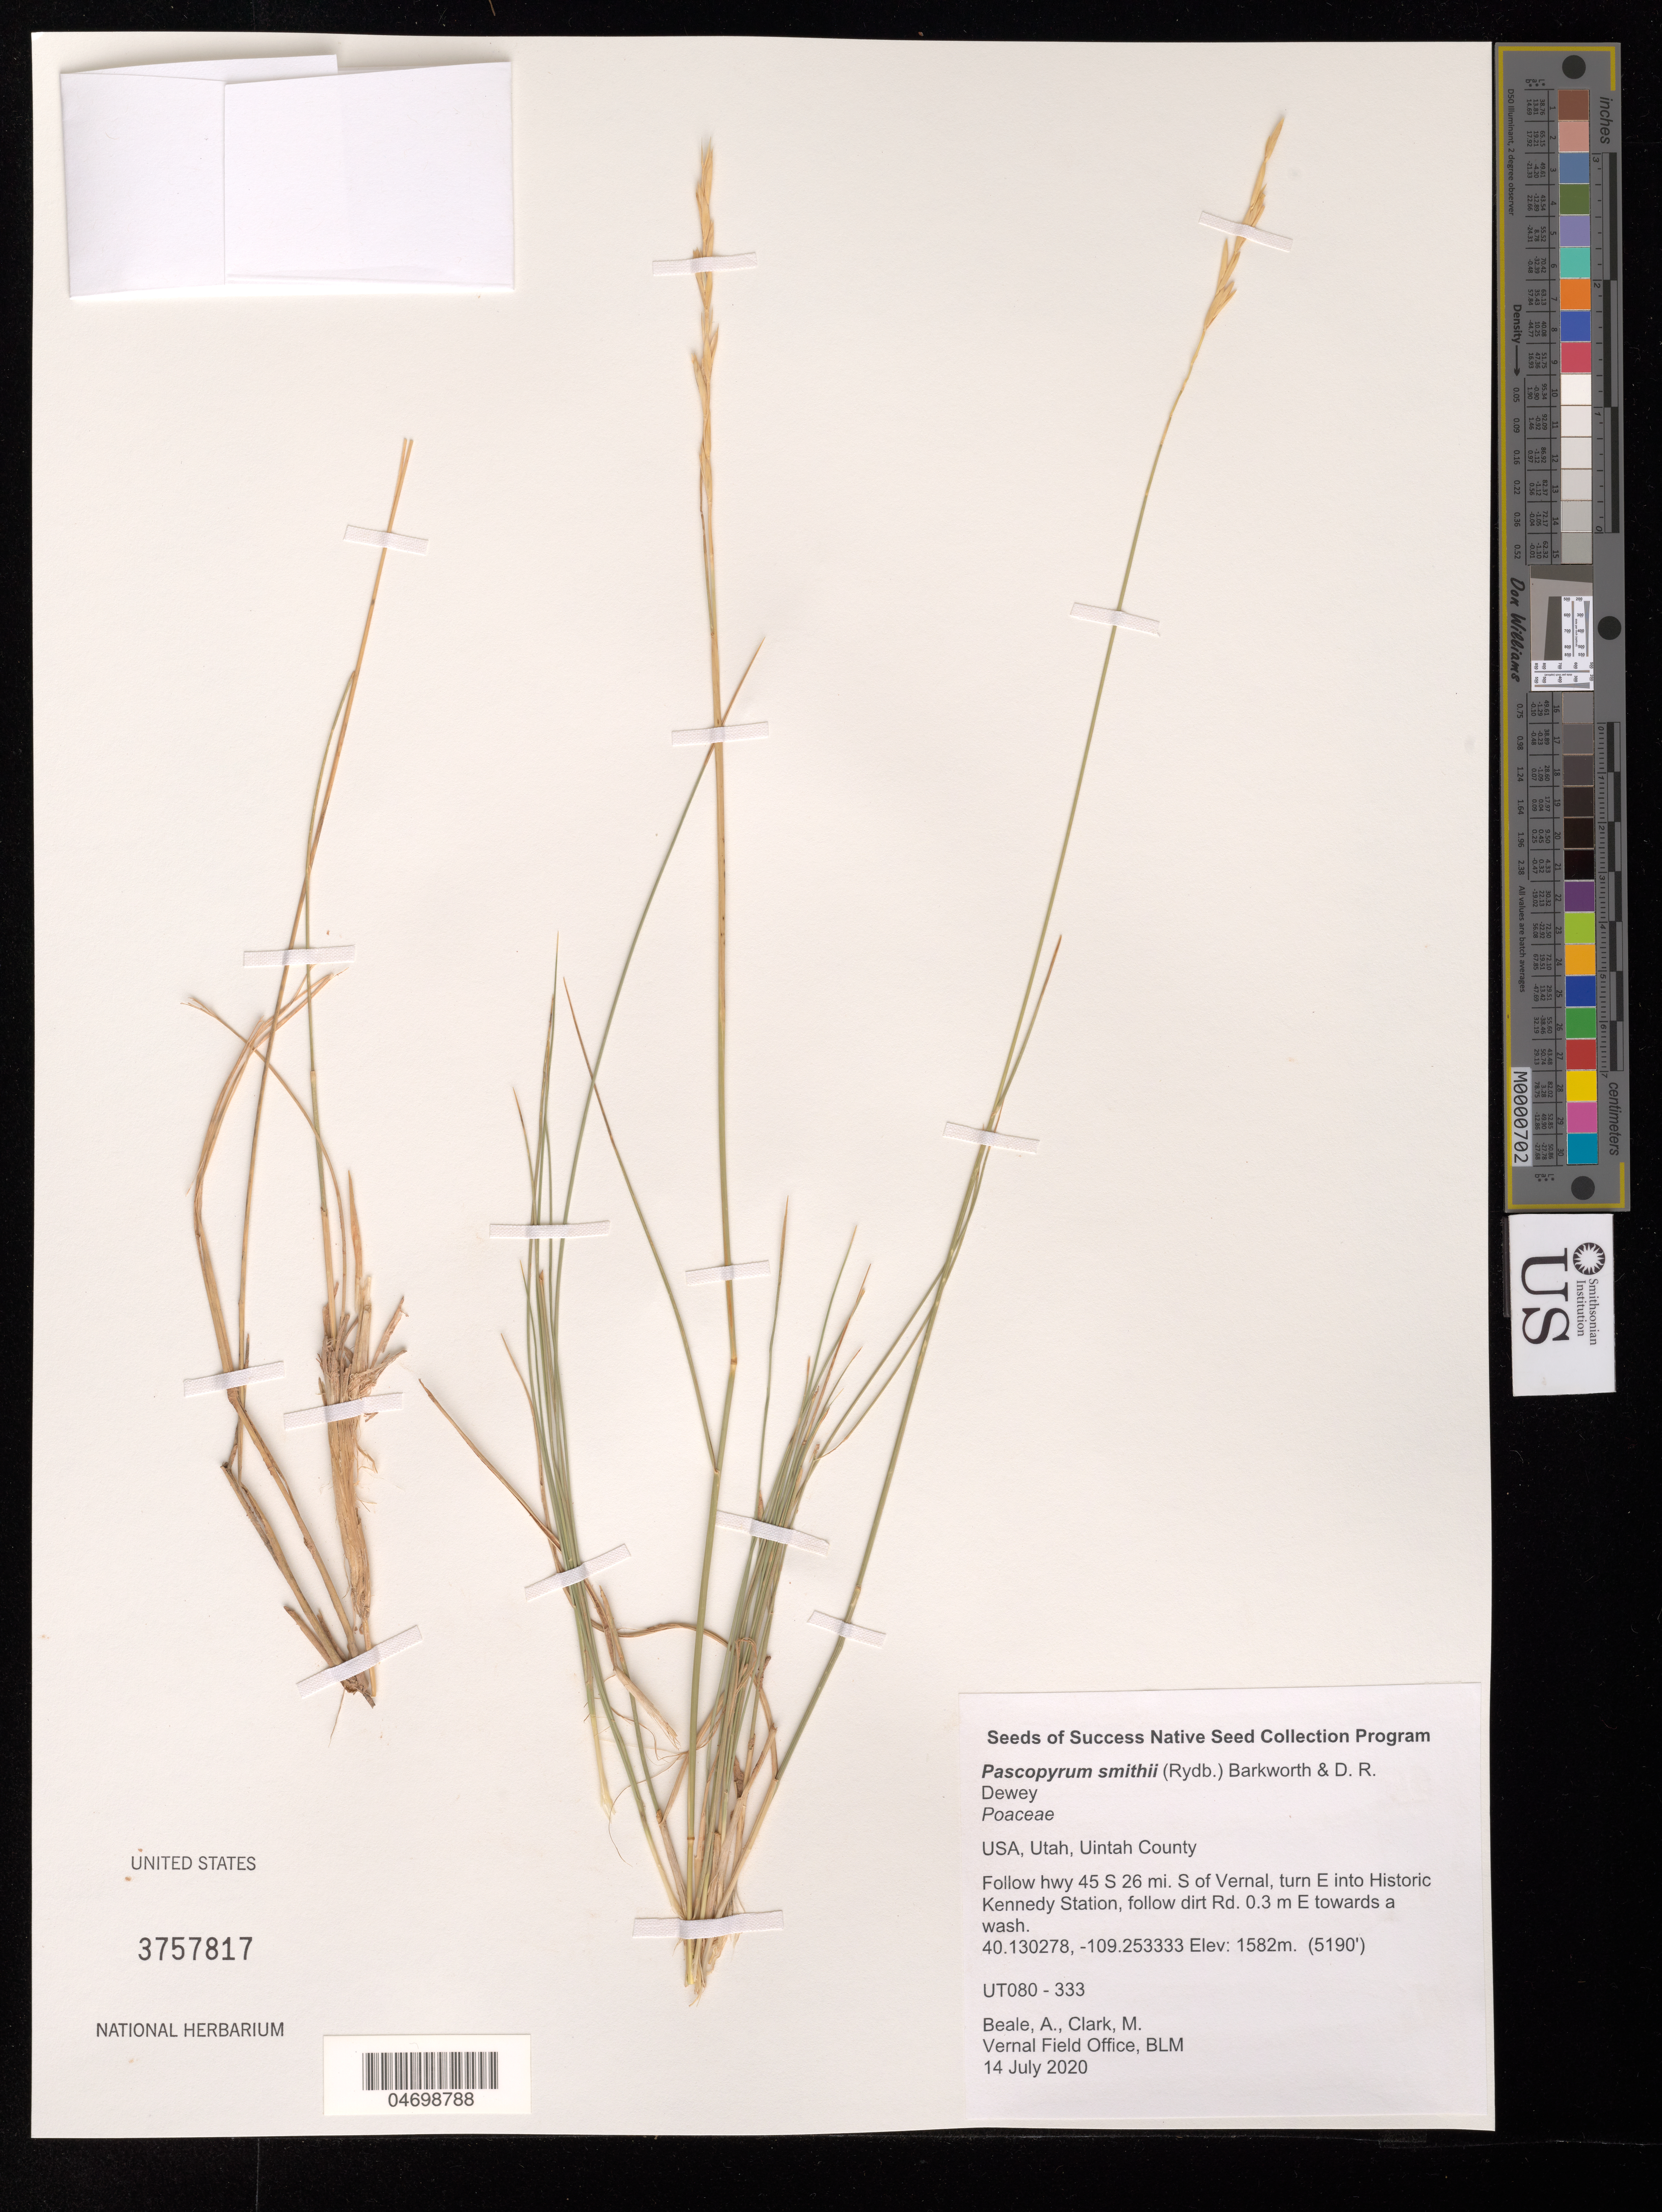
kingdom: Plantae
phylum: Tracheophyta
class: Liliopsida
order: Poales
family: Poaceae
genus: Pascopyrum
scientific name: Pascopyrum smithii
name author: (Rydb.) Barkworth & Dewey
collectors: A. Beale & M. Clark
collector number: UT080-333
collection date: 2020-07-14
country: United States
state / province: Utah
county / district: Uintah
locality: Historic Kennedy Station.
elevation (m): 1582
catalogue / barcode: US 3757817